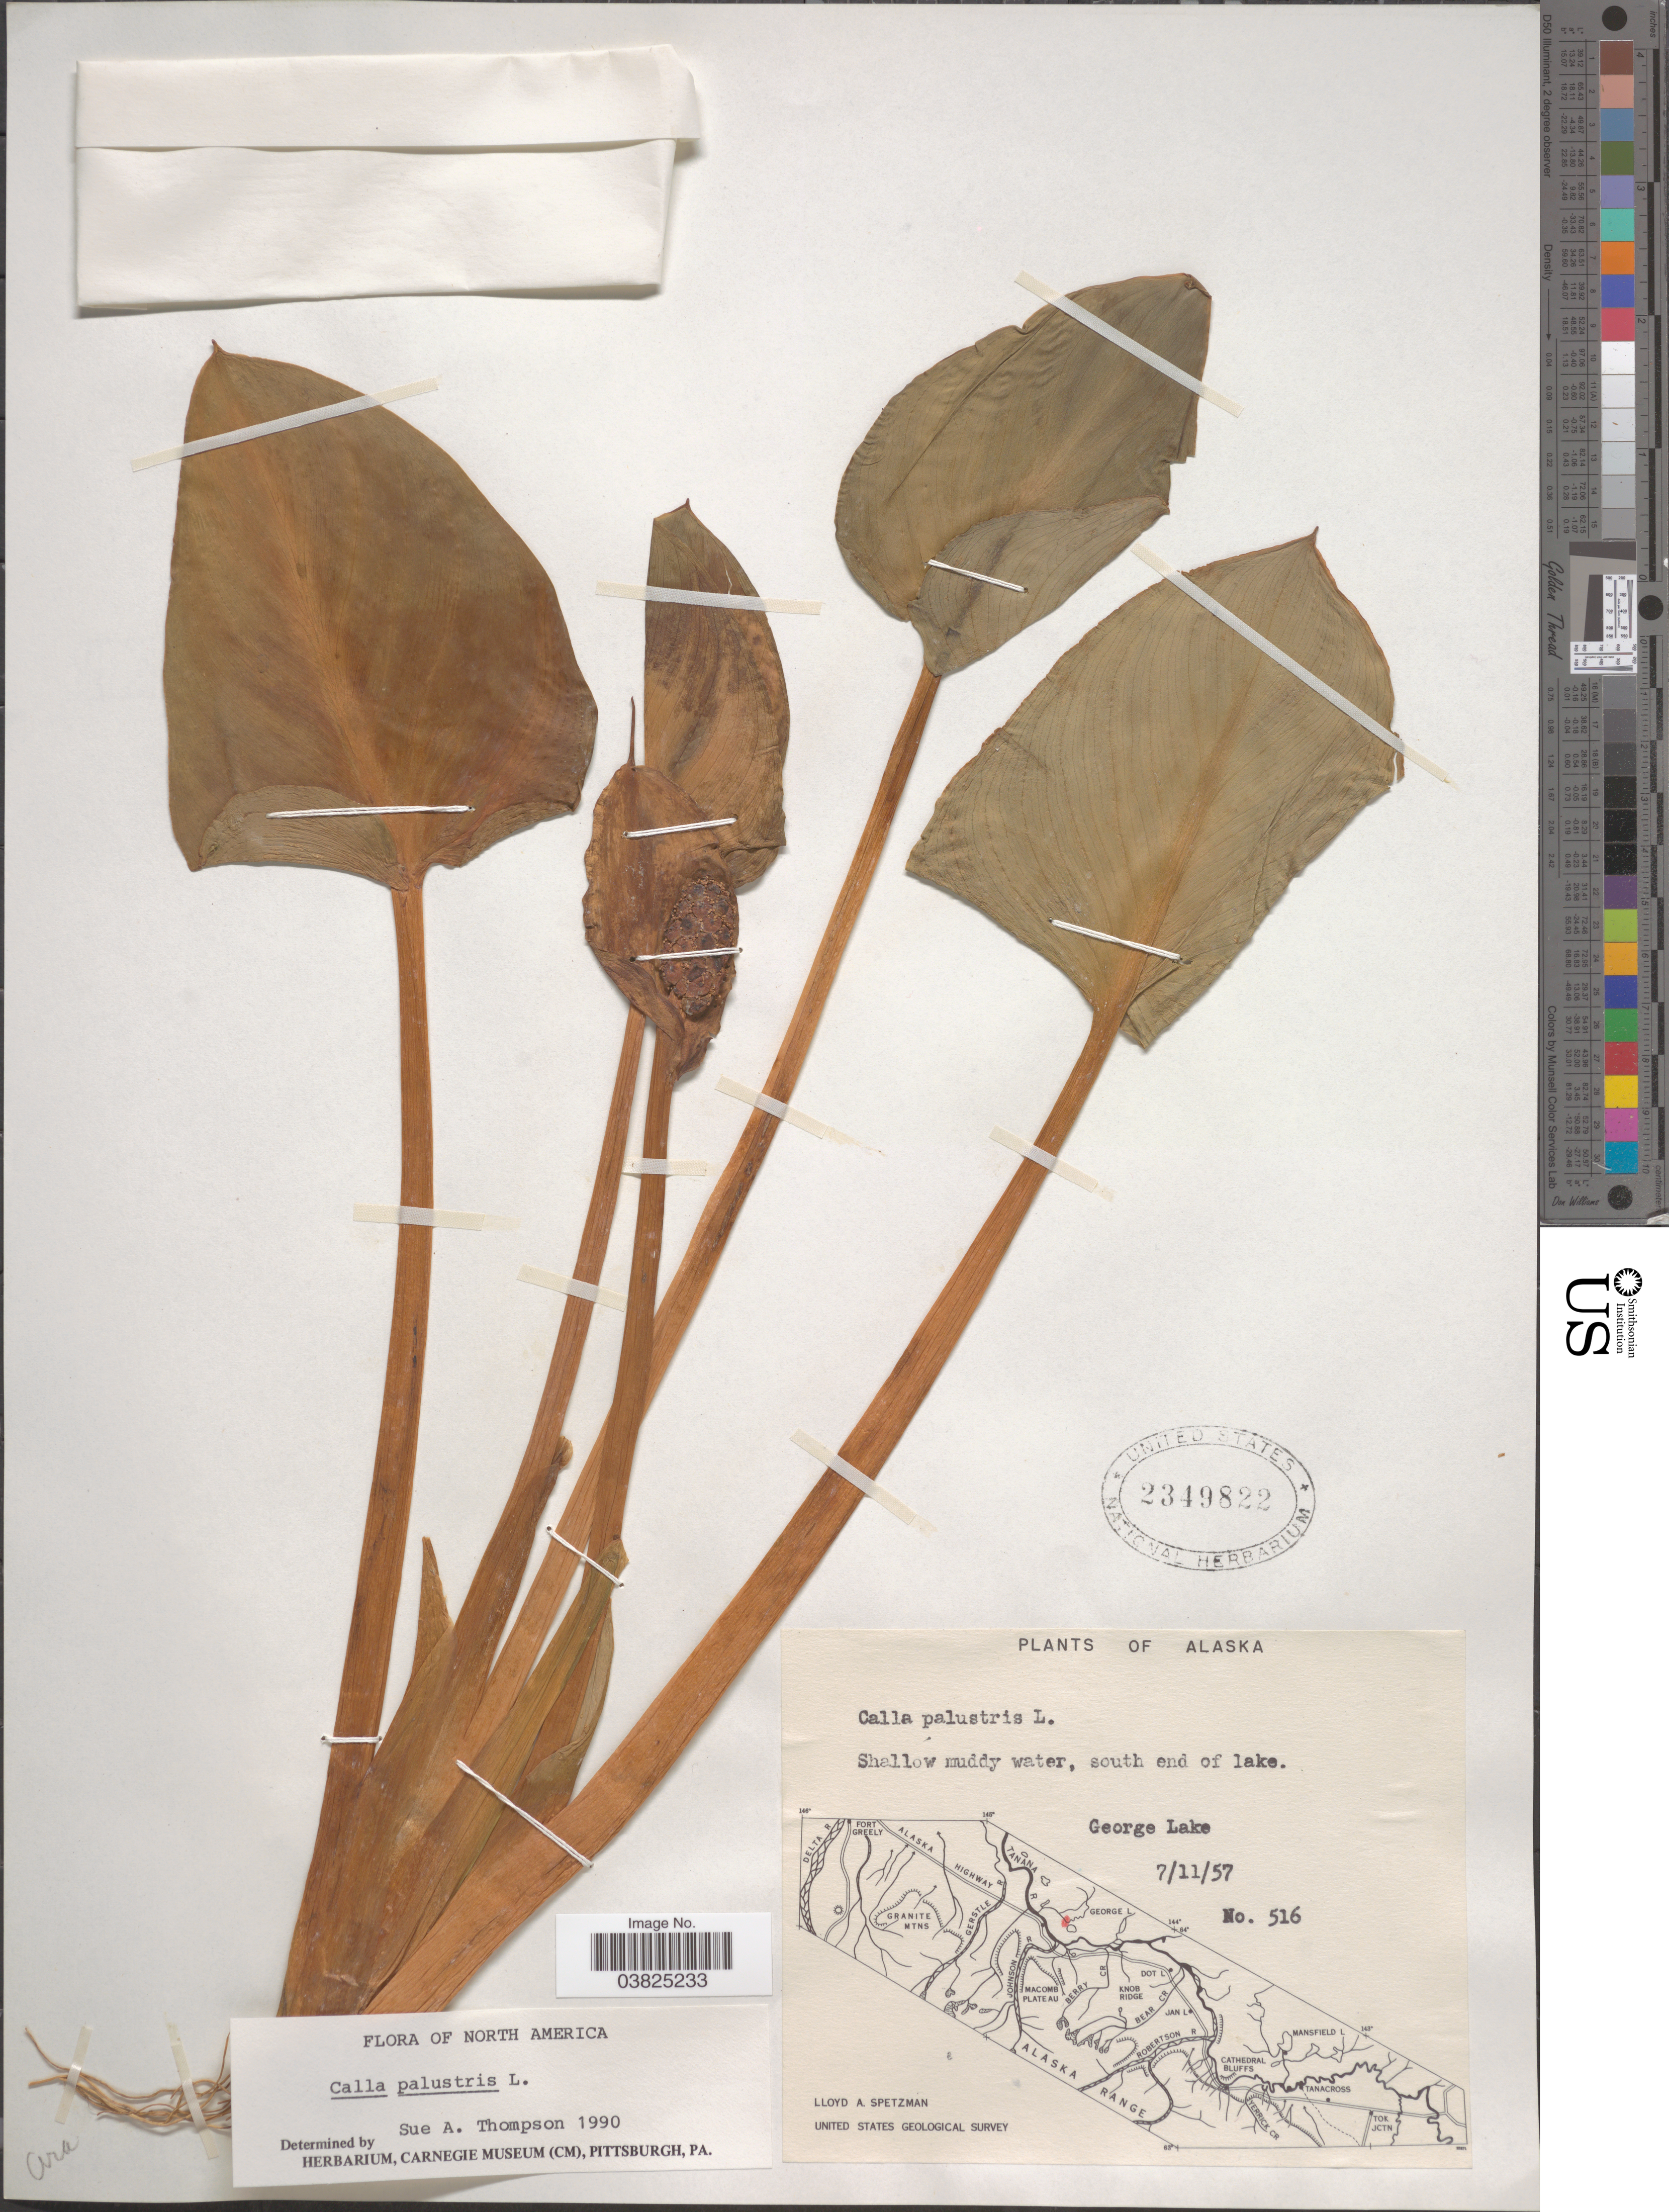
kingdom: Plantae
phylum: Tracheophyta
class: Liliopsida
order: Alismatales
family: Araceae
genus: Calla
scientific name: Calla palustris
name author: L.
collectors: L. Spetzman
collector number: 516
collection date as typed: Transcribed d/m/y: 11/7/57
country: United States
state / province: Alaska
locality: South end of lake. George Lake.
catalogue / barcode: US 2349822